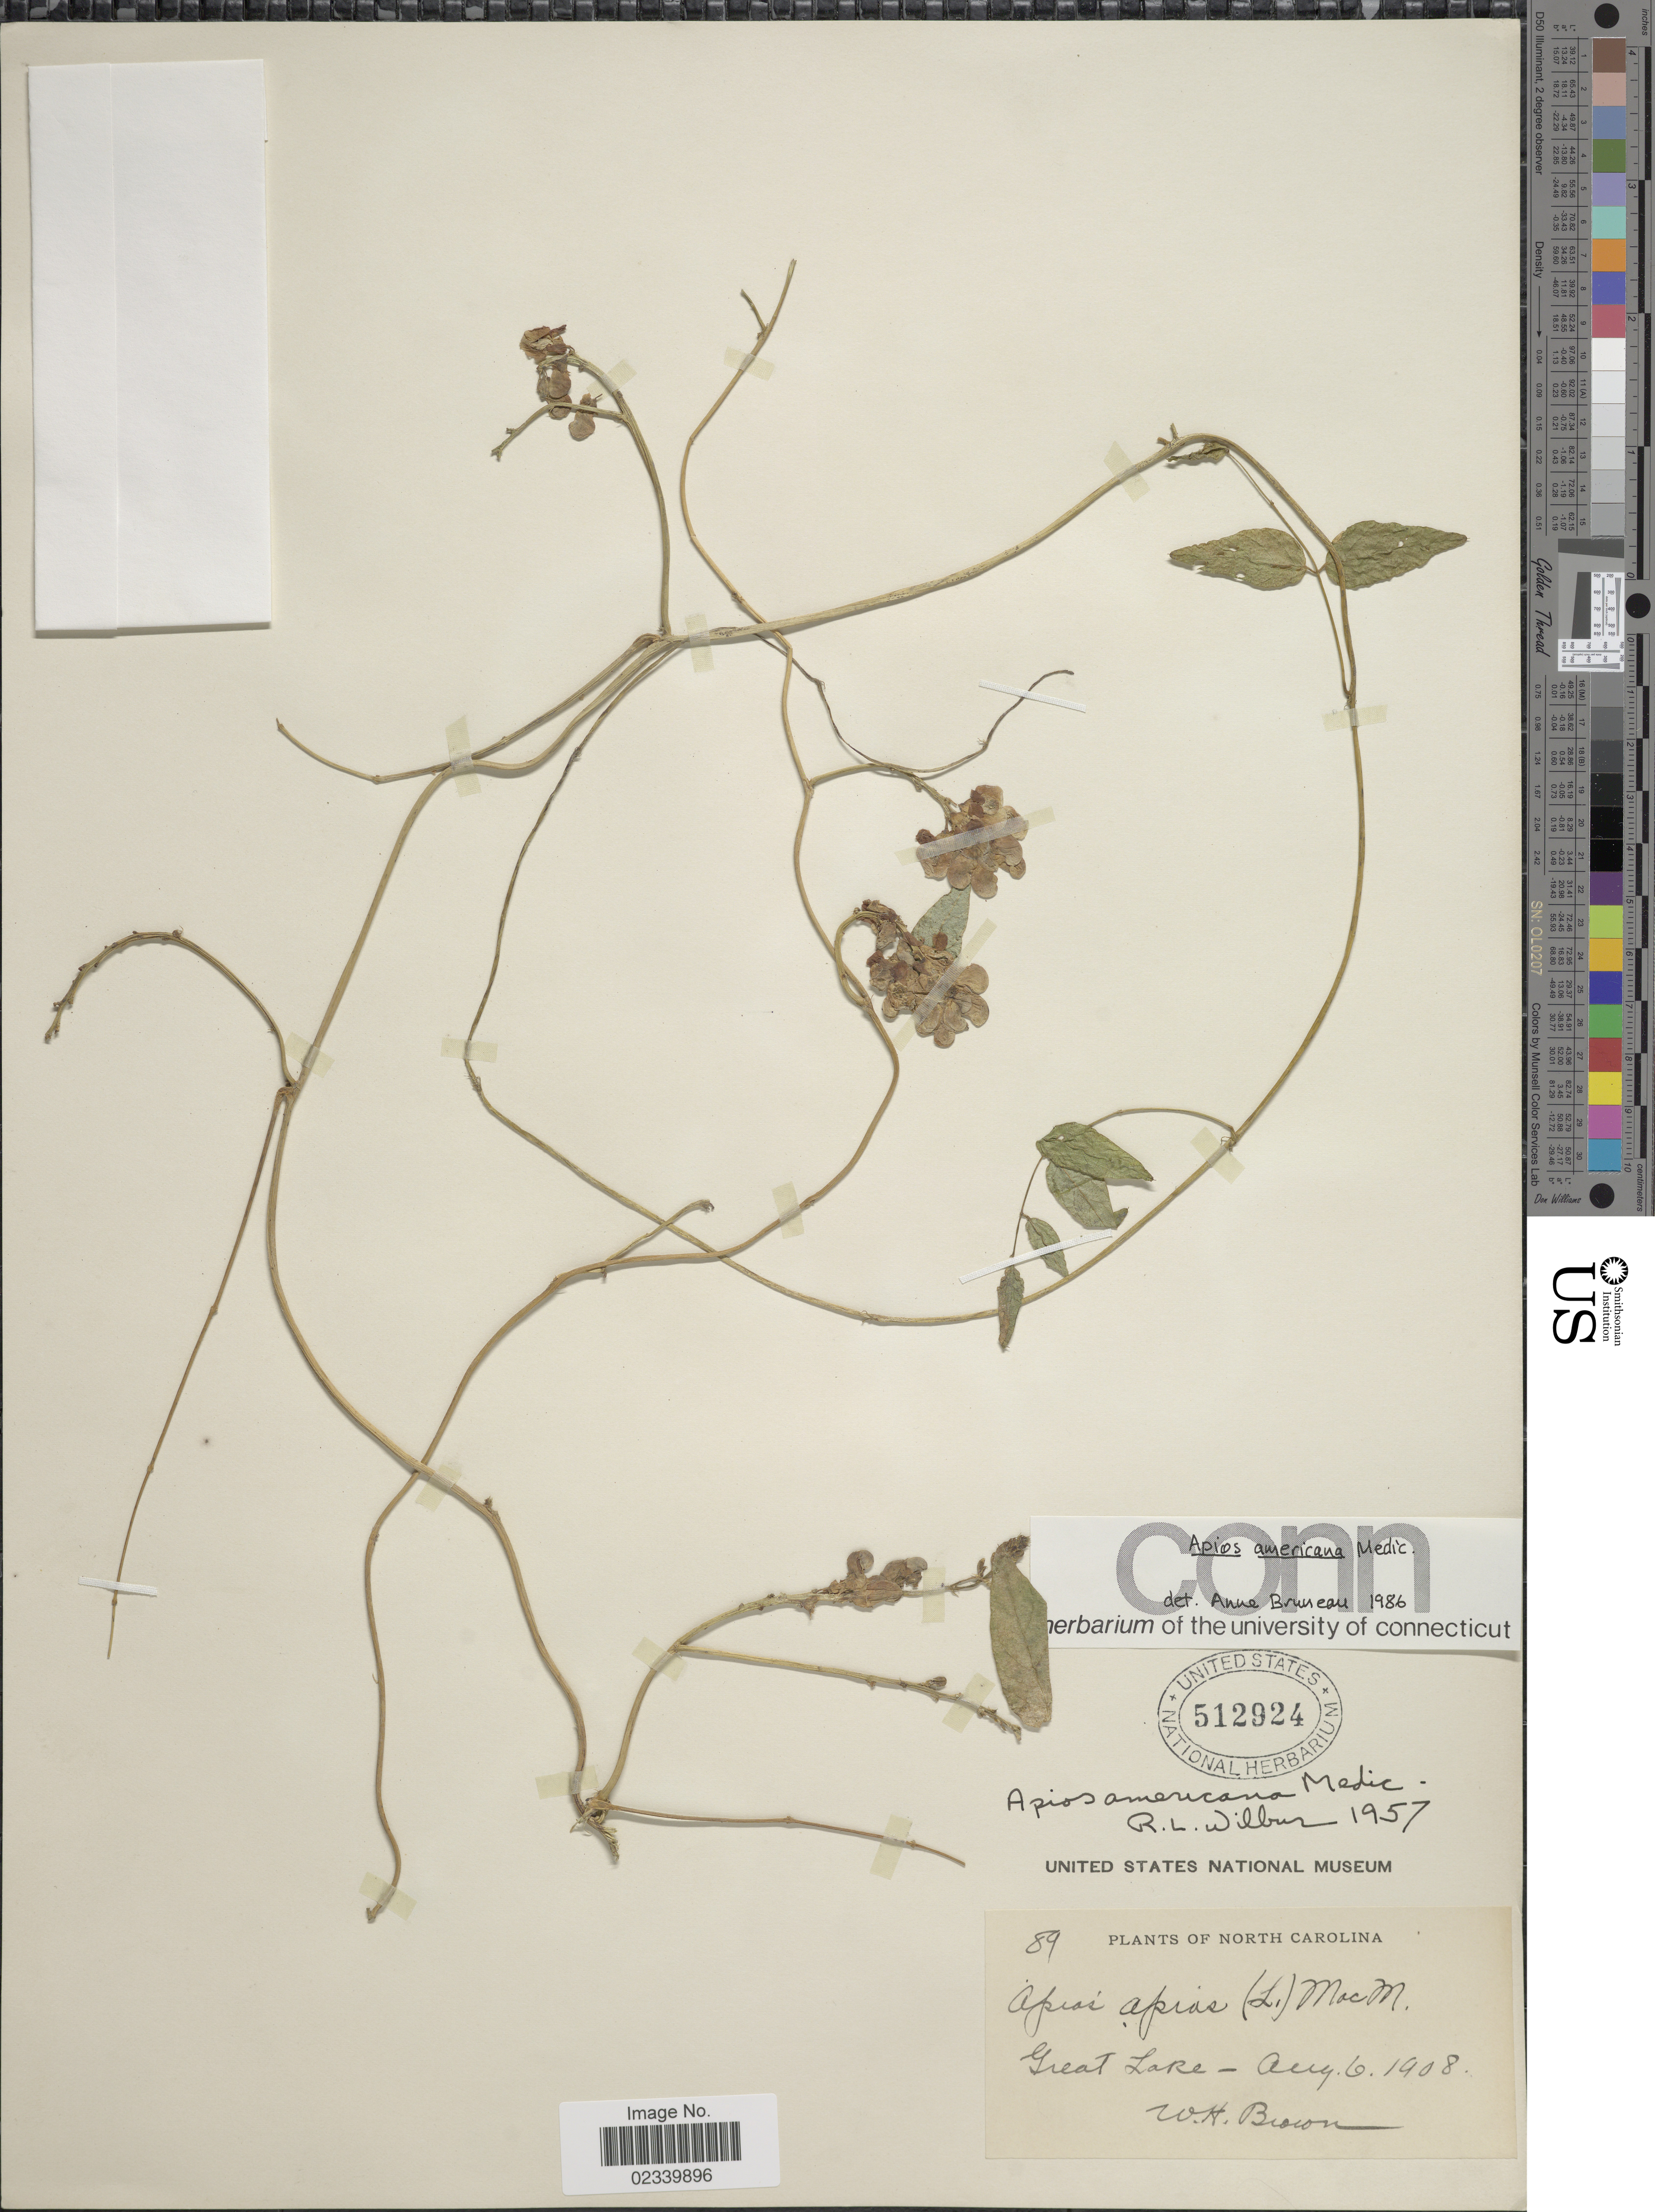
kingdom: Plantae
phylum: Tracheophyta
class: Magnoliopsida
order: Fabales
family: Fabaceae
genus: Apios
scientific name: Apios americana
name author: Medik.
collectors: W. H. Brown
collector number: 89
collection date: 1908-08-06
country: United States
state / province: North Carolina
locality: Great Lake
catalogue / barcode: US 512924